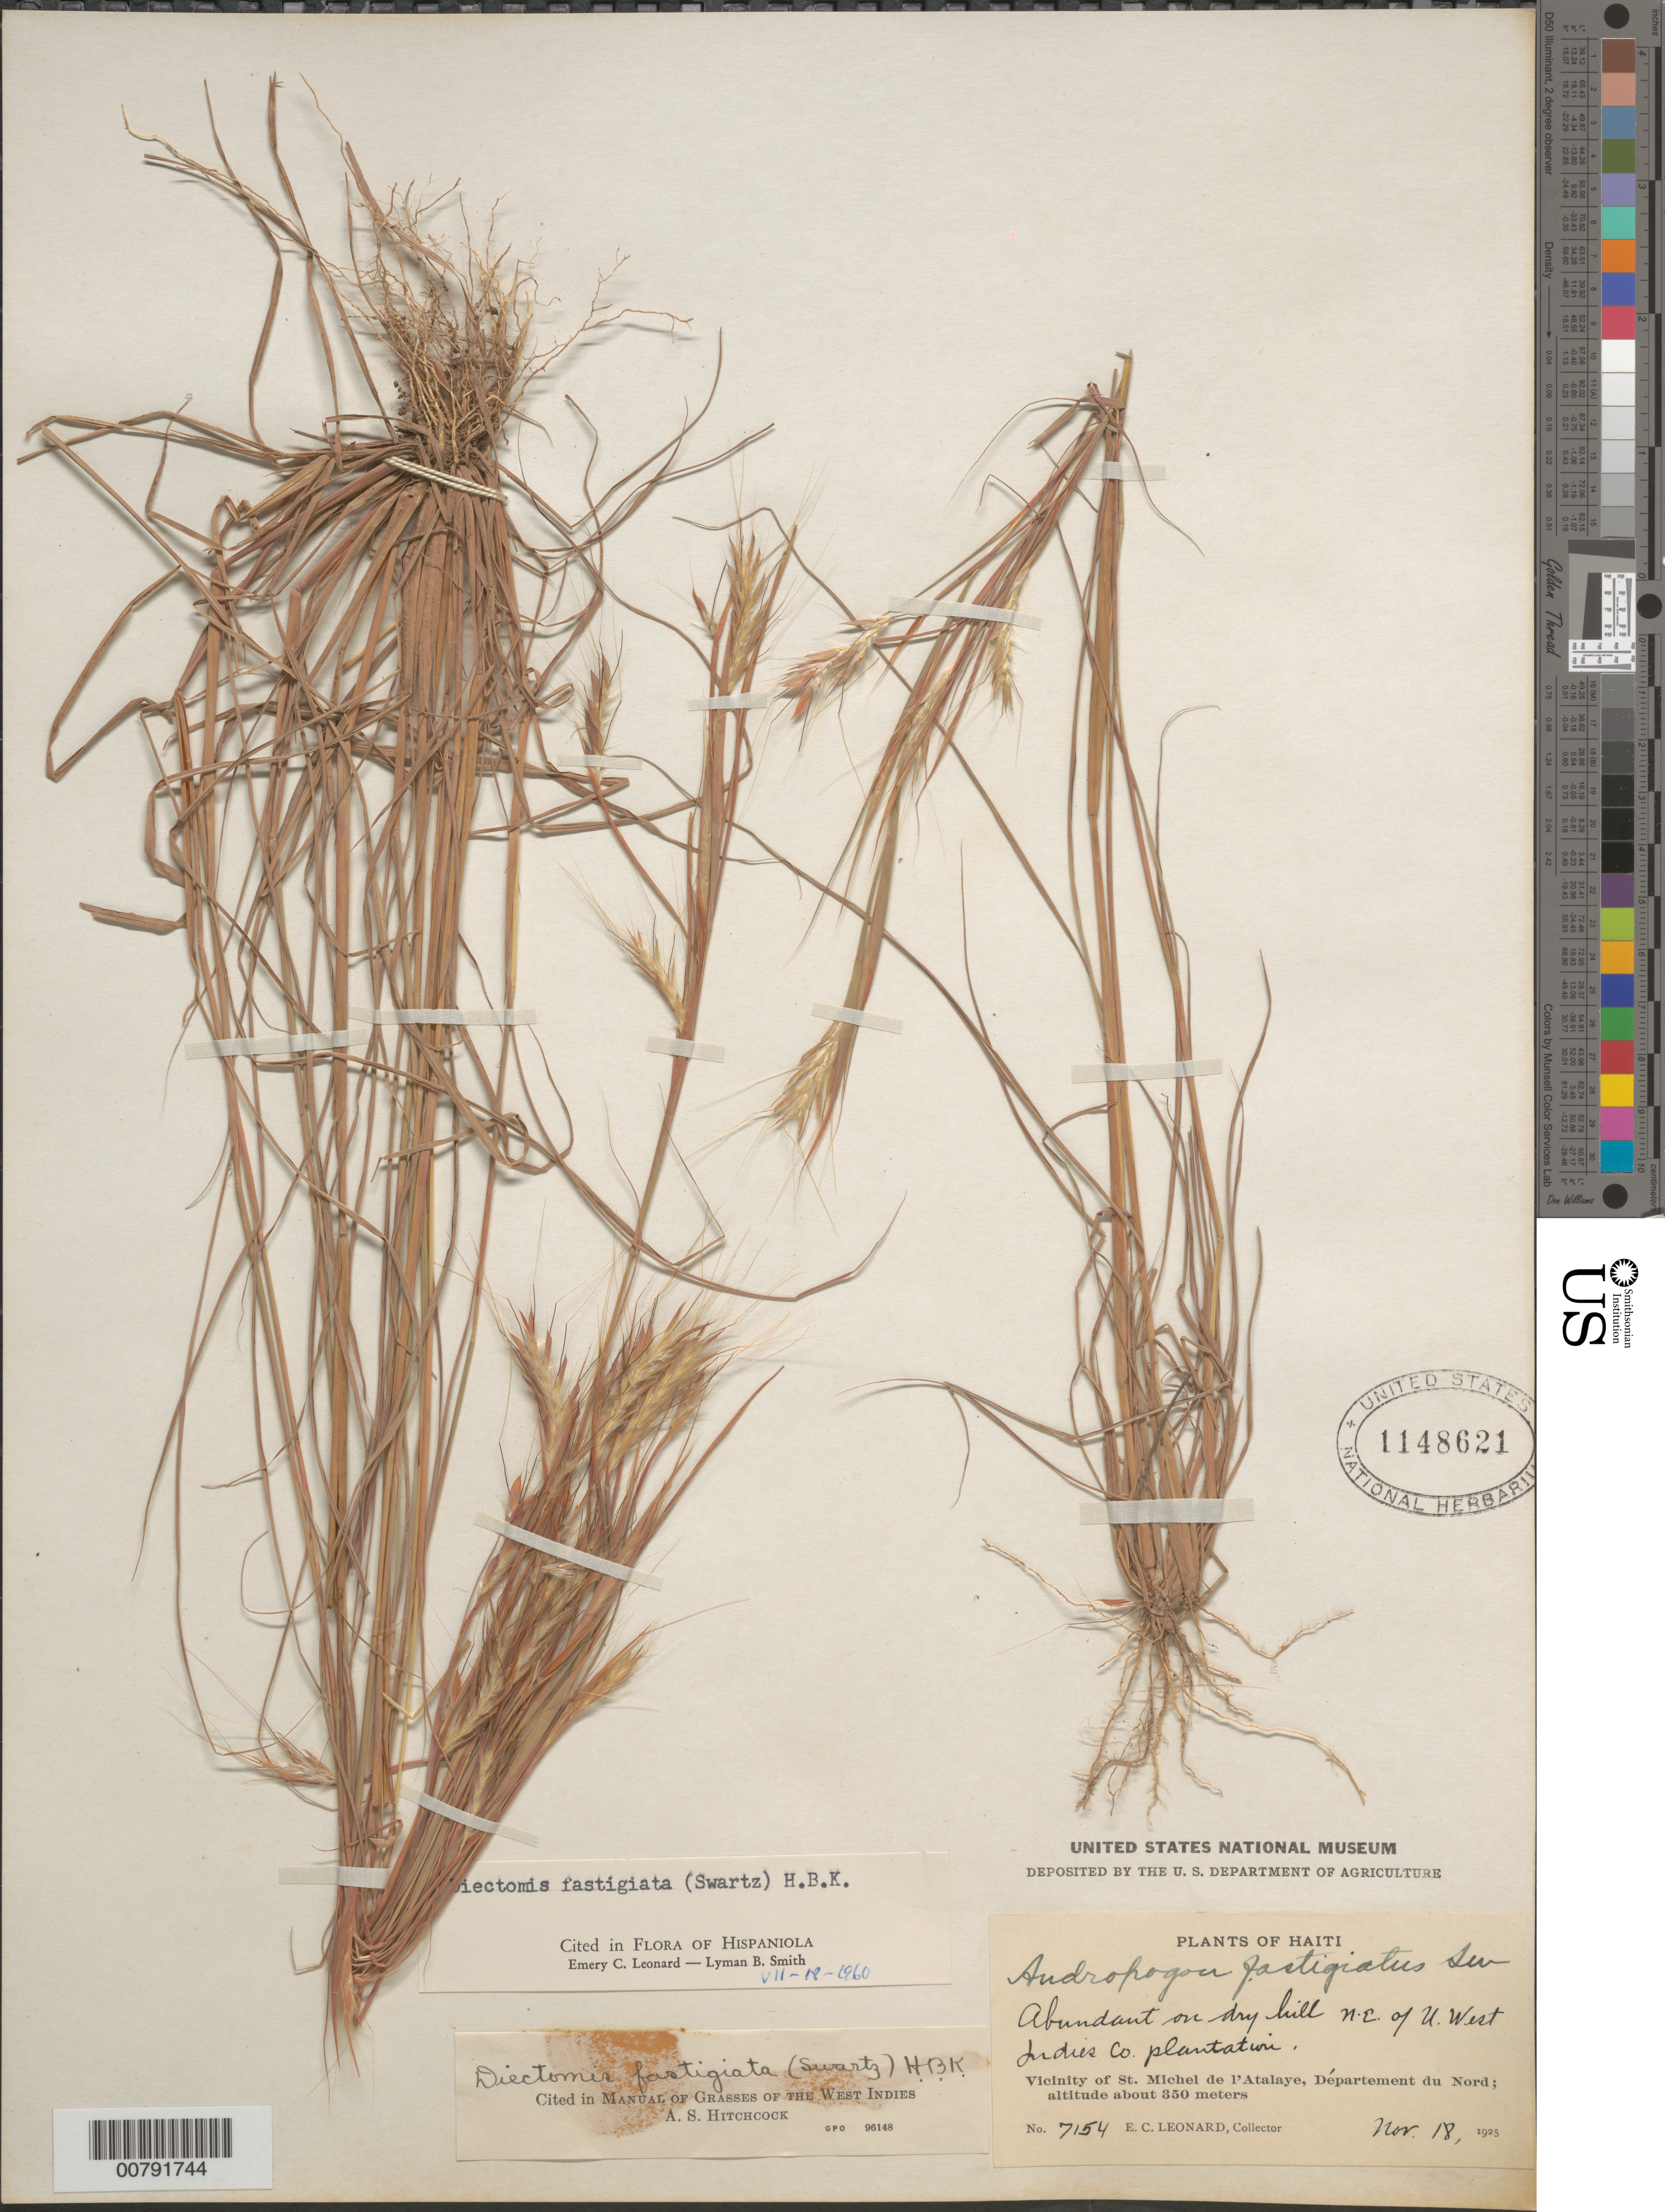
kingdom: Plantae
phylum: Tracheophyta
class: Liliopsida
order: Poales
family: Poaceae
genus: Andropogon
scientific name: Andropogon fastigiatus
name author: Sw.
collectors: E. C. Leonard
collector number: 7154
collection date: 1925-11-18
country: Haiti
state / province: Nord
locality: N.E. of N. West Indies Co. plantation. Vicinity of St. Michel de l'Atalaye, Département du Nord.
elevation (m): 350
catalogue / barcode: US 1148621